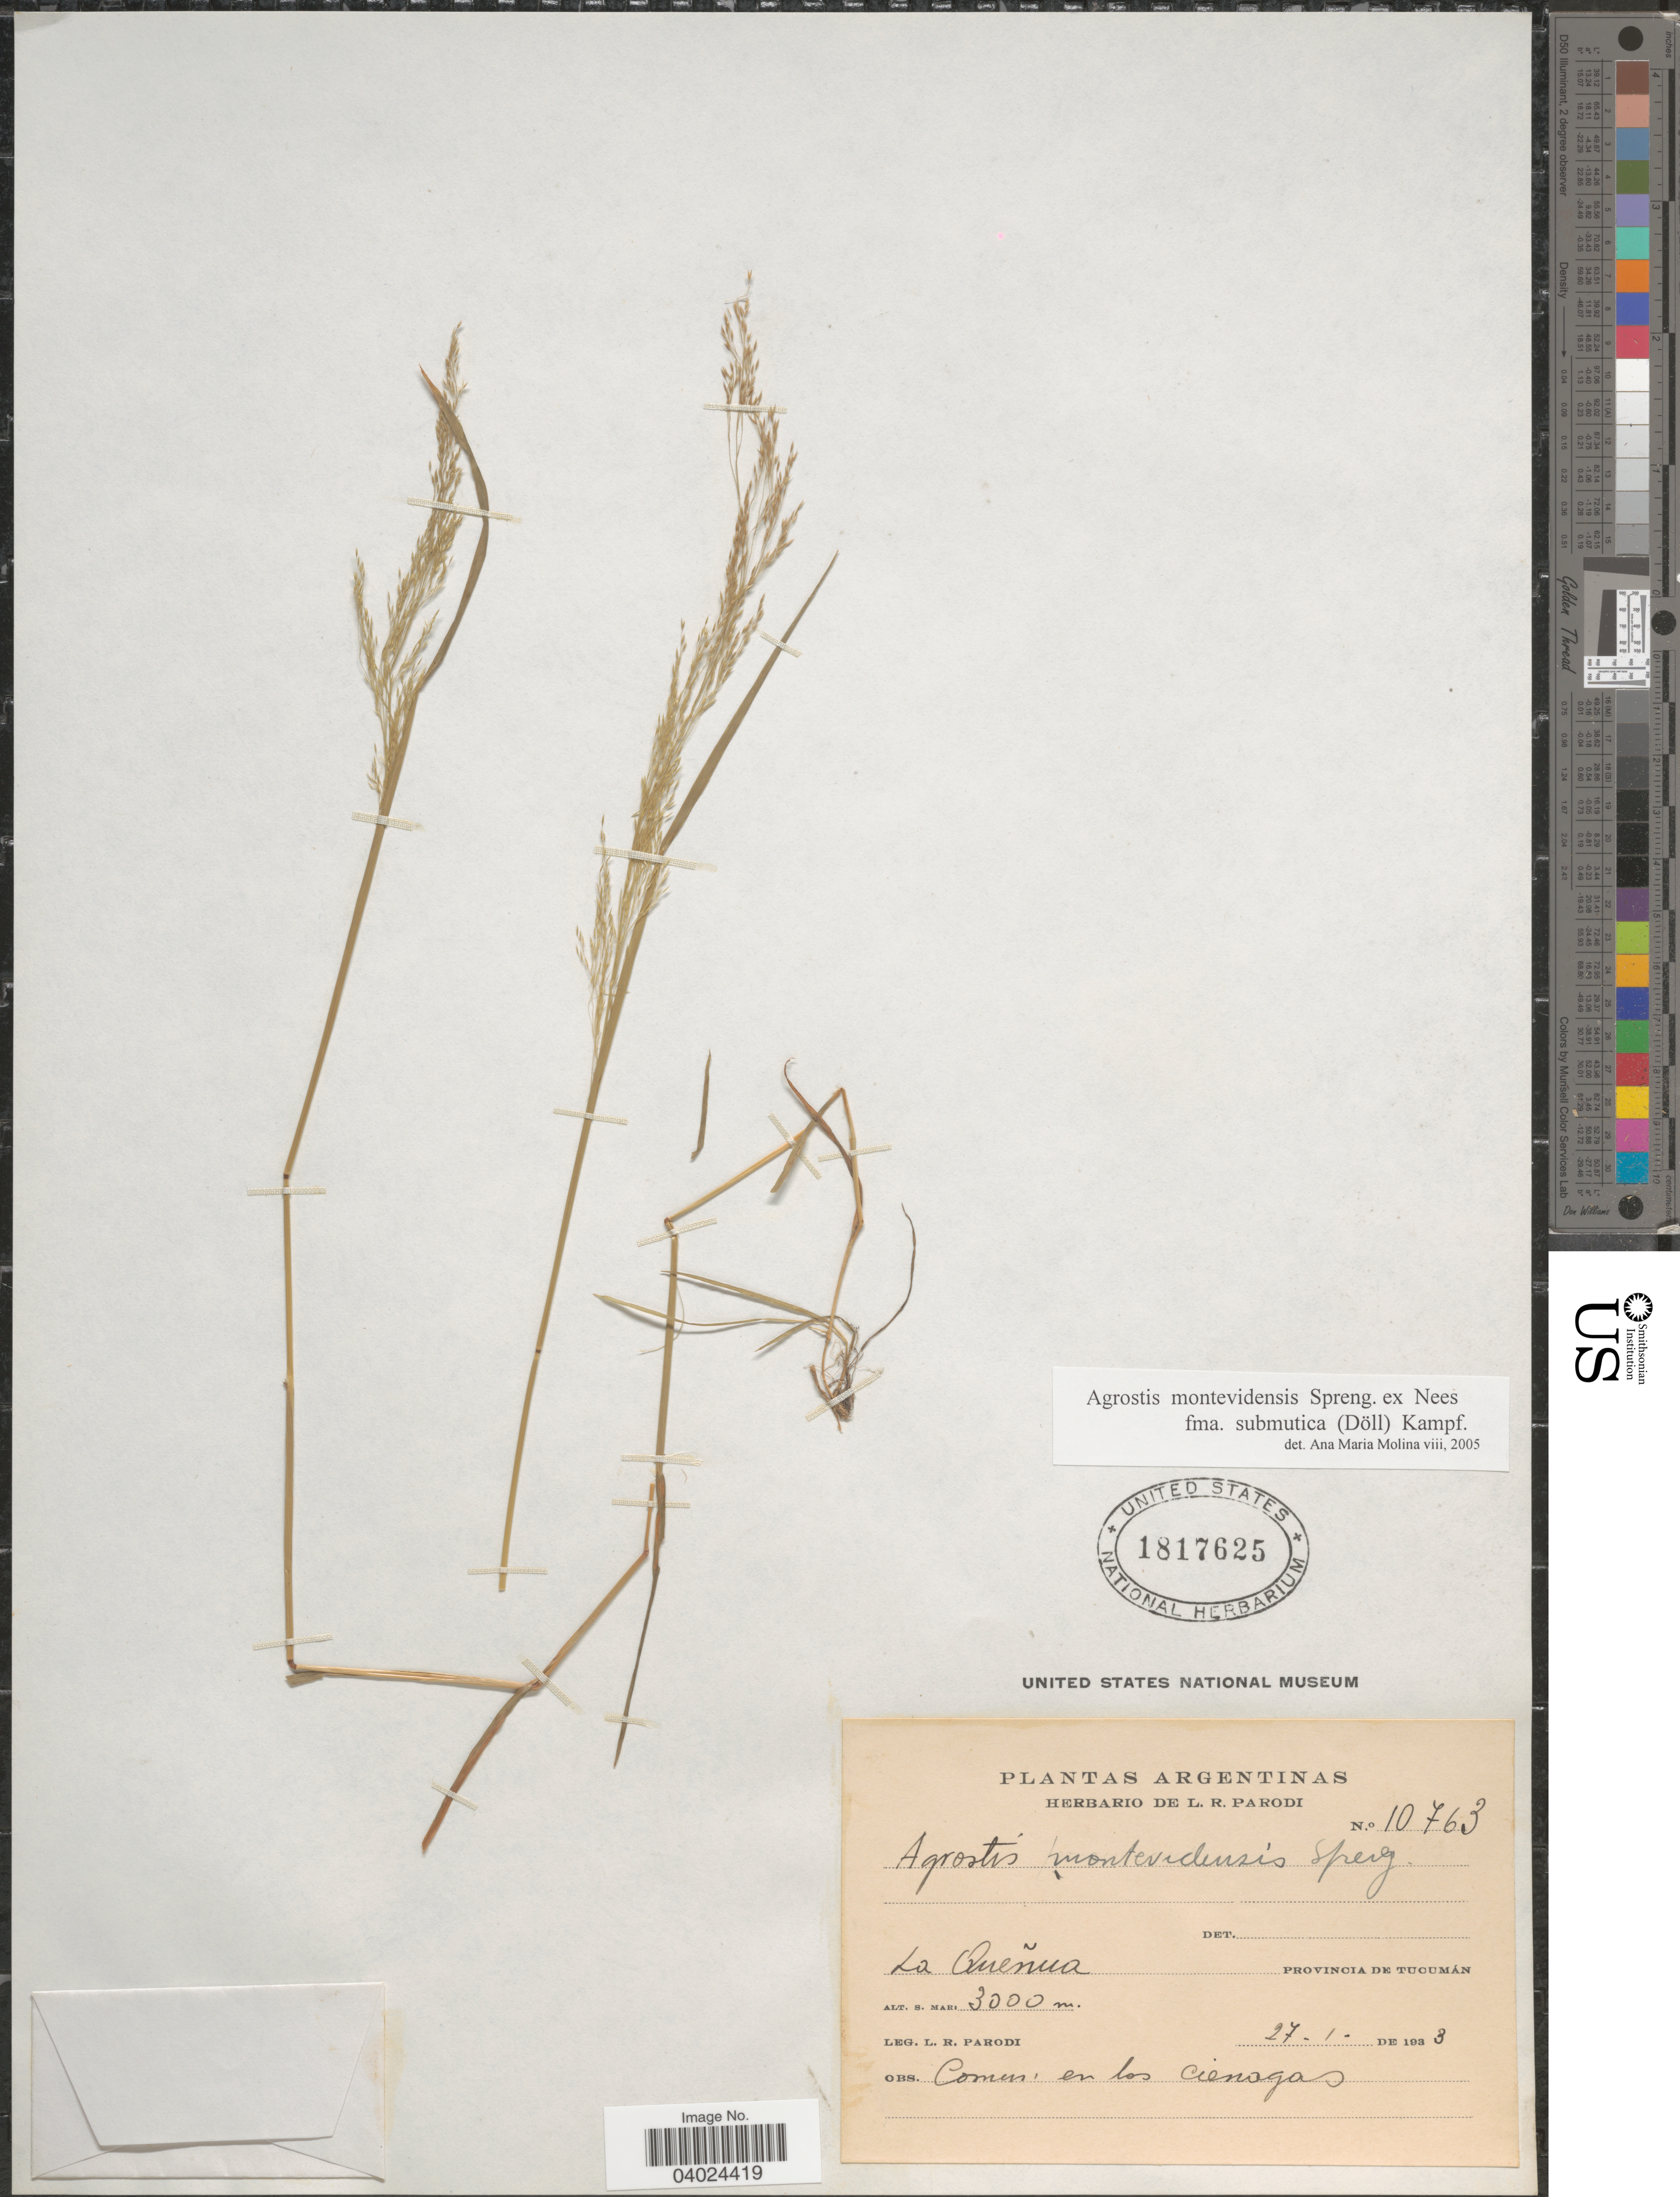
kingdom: Plantae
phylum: Tracheophyta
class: Liliopsida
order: Poales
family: Poaceae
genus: Agrostis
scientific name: Agrostis montevidensis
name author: A. Spreng. ex Nees in Mart.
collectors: L. R. Parodi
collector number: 10763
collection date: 1933-01-27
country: Argentina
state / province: Tucuman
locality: La Queñua.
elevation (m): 3000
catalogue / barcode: US 1817625